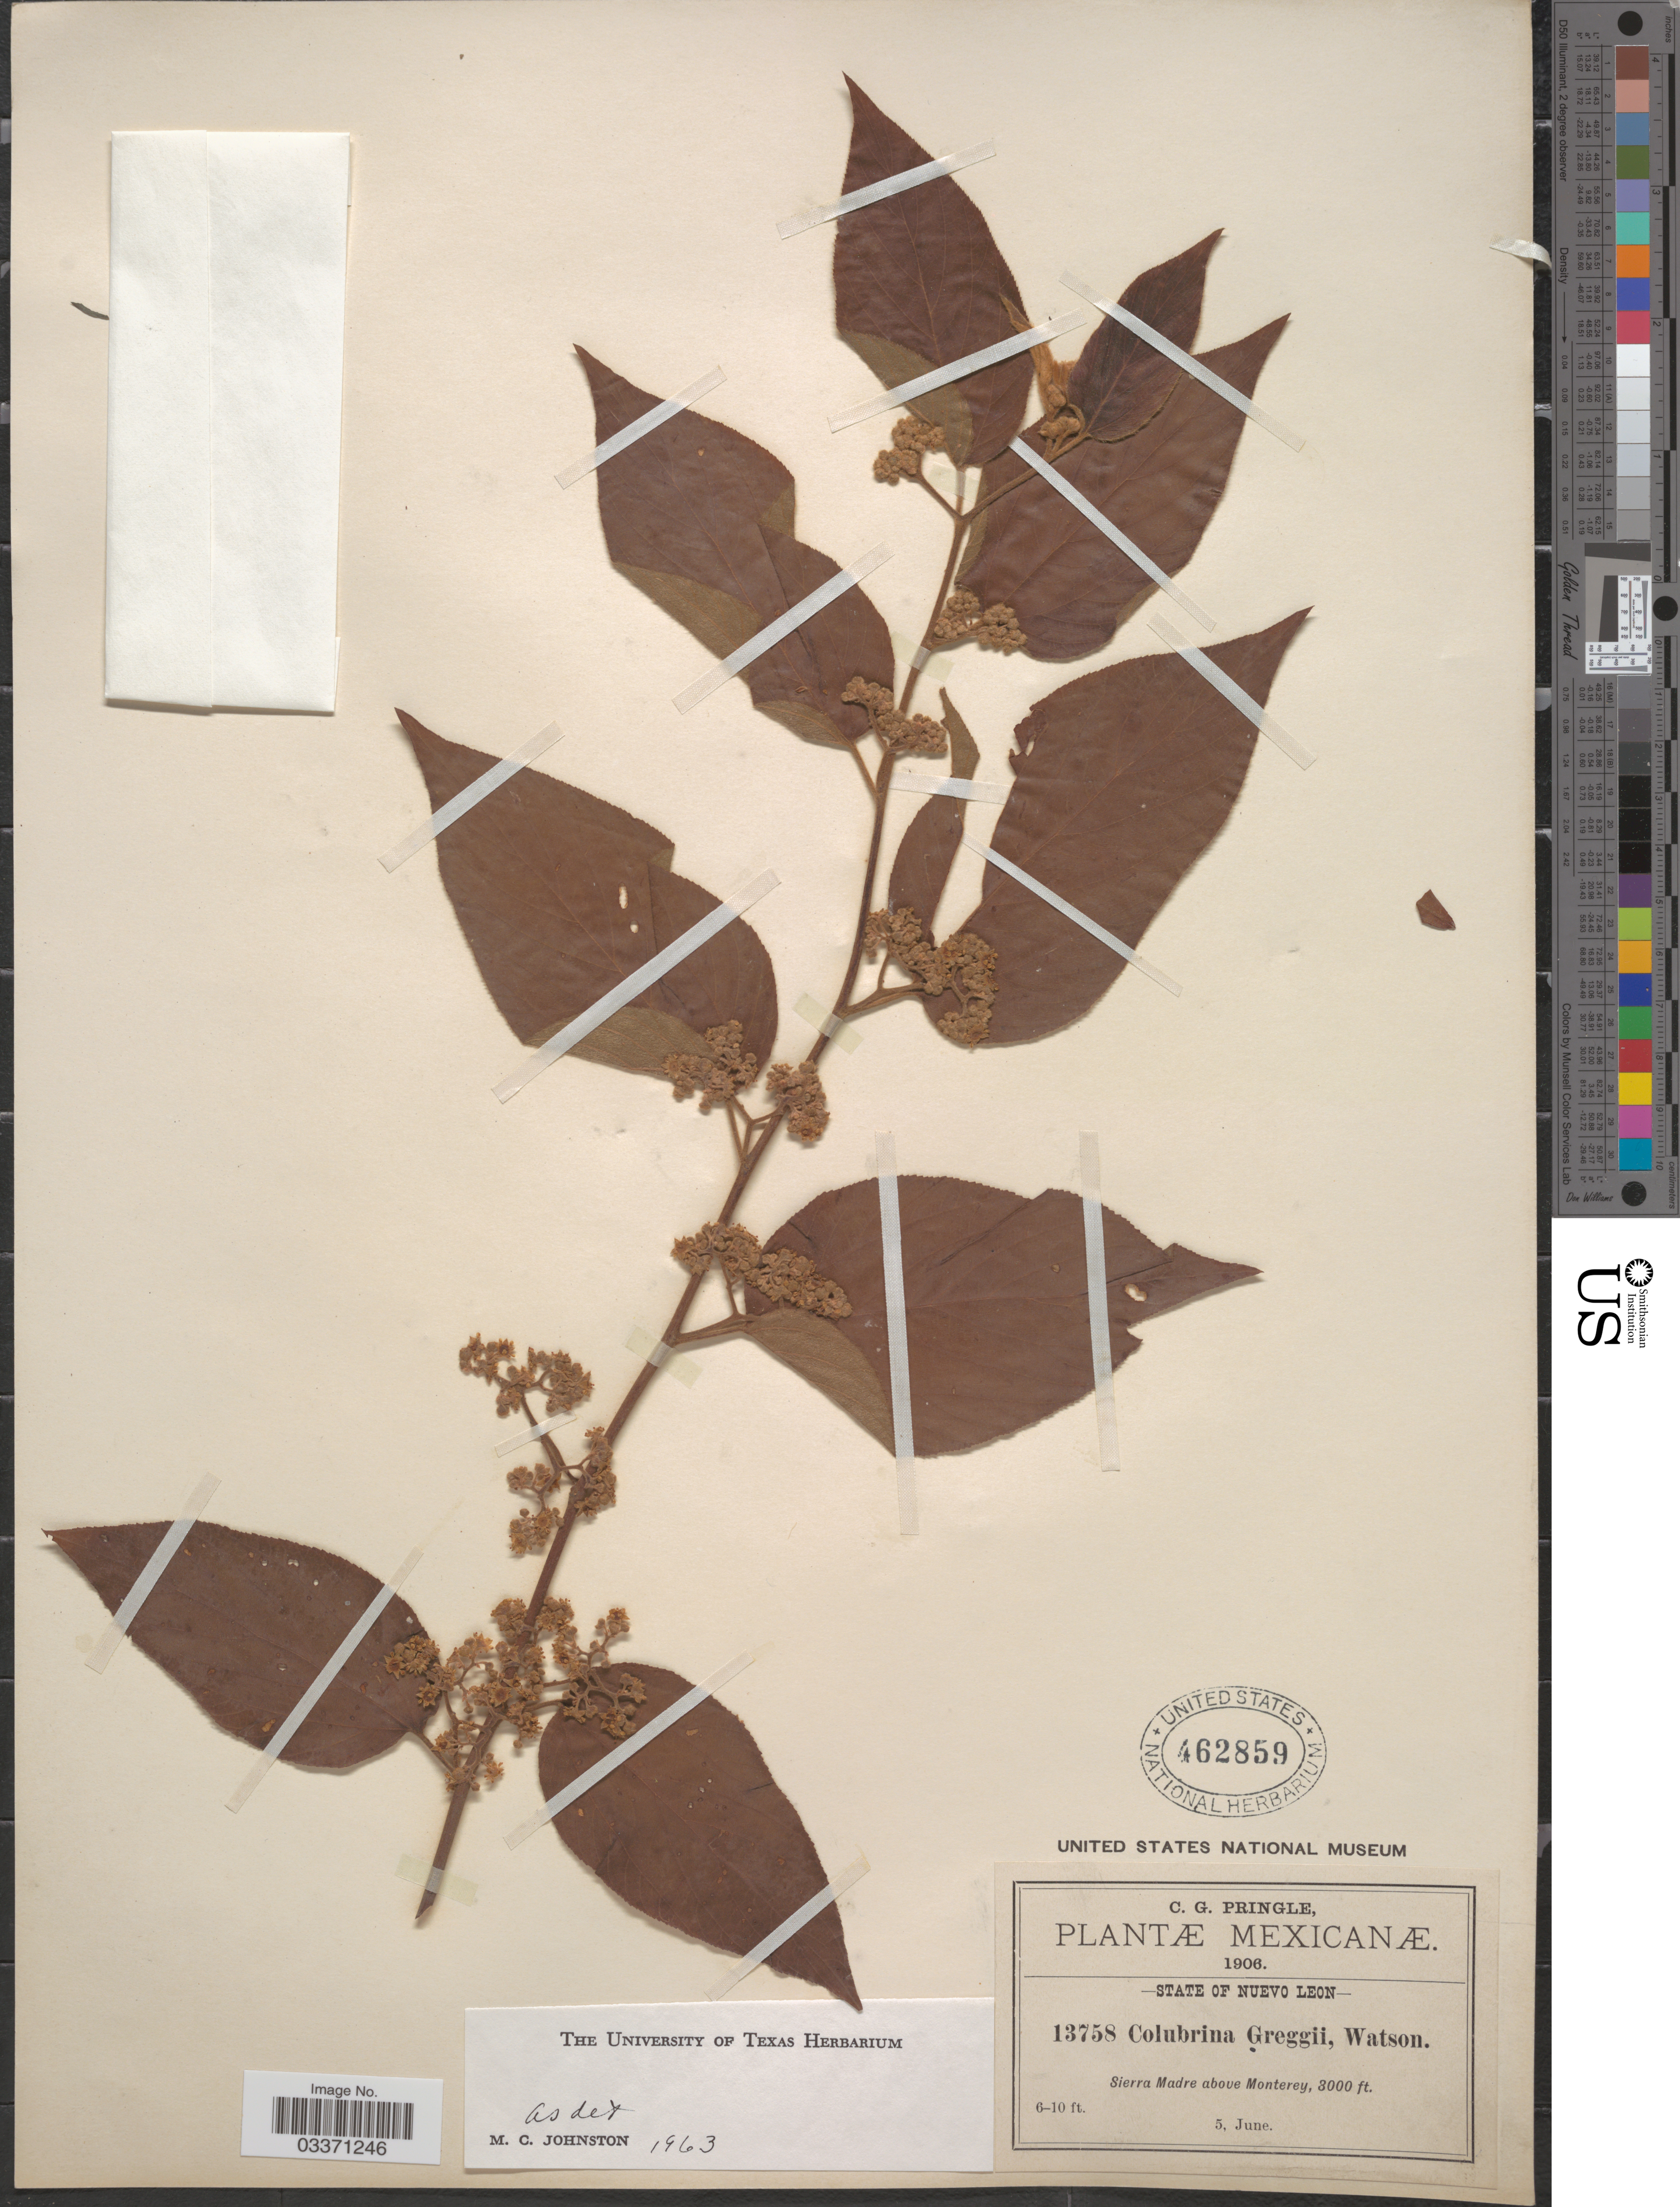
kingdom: Plantae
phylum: Tracheophyta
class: Magnoliopsida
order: Rosales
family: Rhamnaceae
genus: Colubrina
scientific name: Colubrina greggii var. greggii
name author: S. Watson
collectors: C. G. Pringle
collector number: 13758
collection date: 1906-06-05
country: Mexico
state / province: Nuevo León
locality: Sierra Madre above Monterey.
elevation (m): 914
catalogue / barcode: US 462859